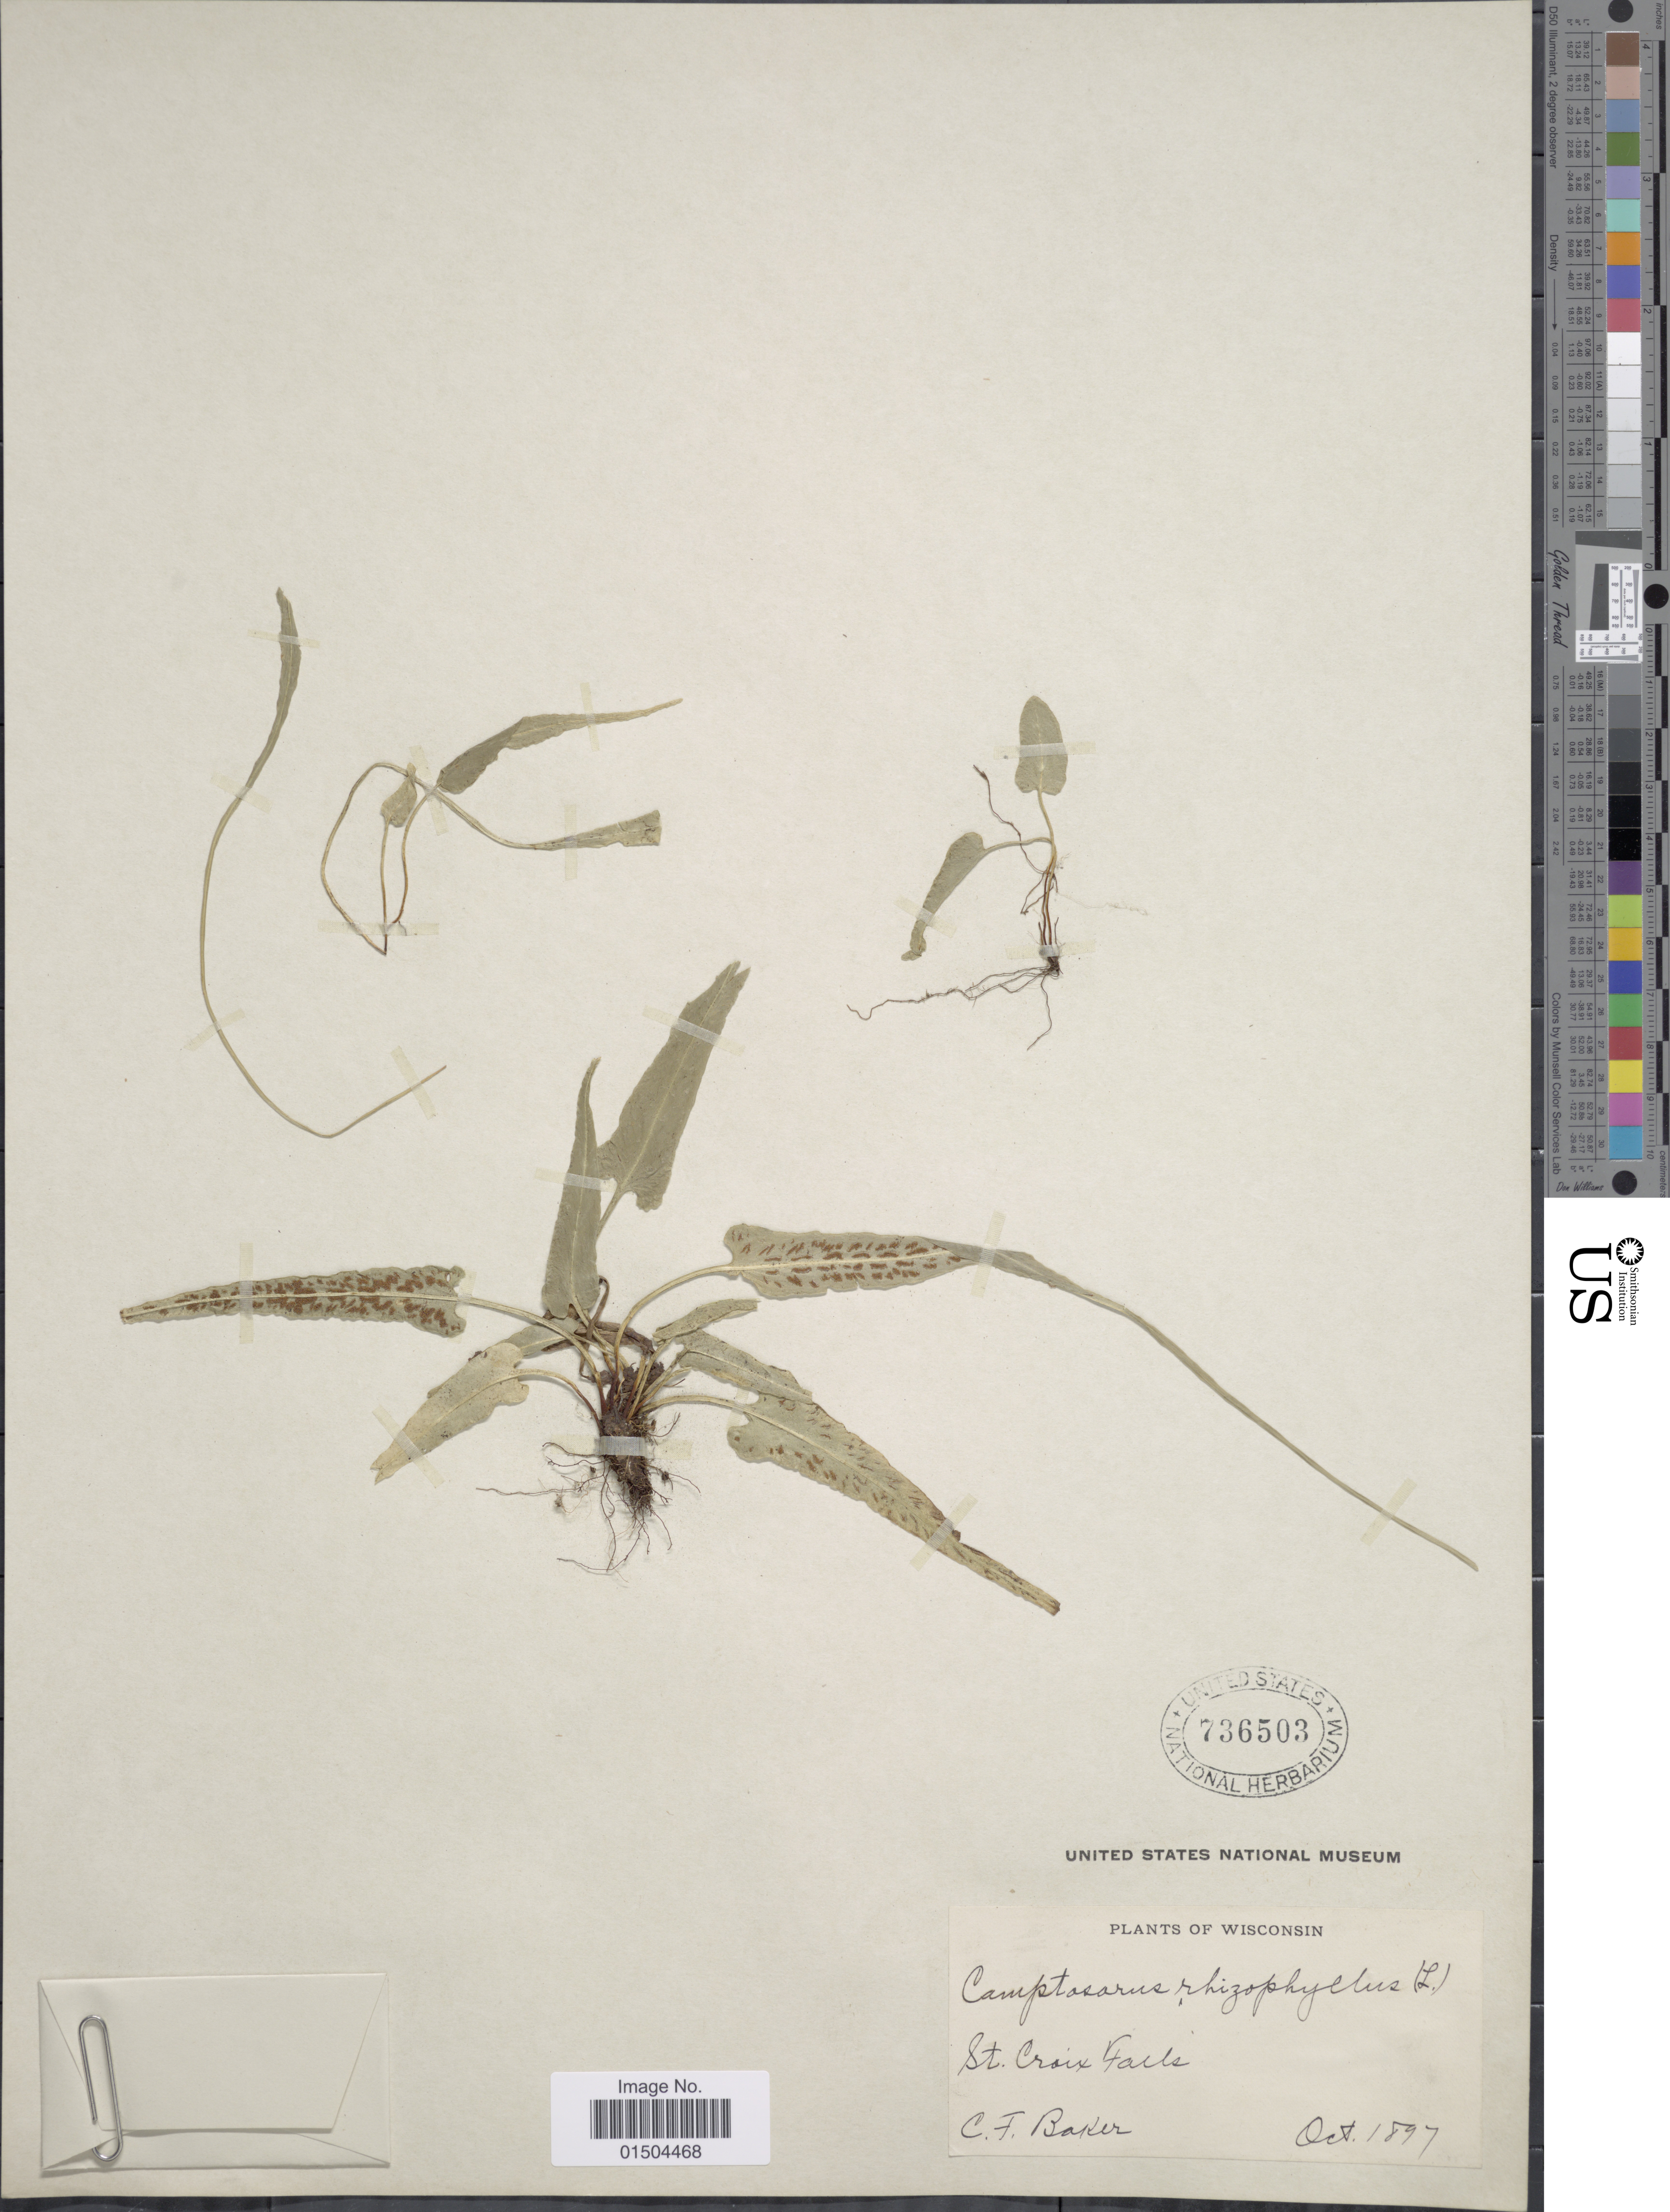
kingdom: Plantae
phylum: Tracheophyta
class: Polypodiopsida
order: Polypodiales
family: Aspleniaceae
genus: Asplenium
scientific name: Asplenium rhizophyllum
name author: L.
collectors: C. F. Baker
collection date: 1897-10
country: United States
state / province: Wisconsin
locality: St. Croix Falls.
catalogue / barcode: US 736503